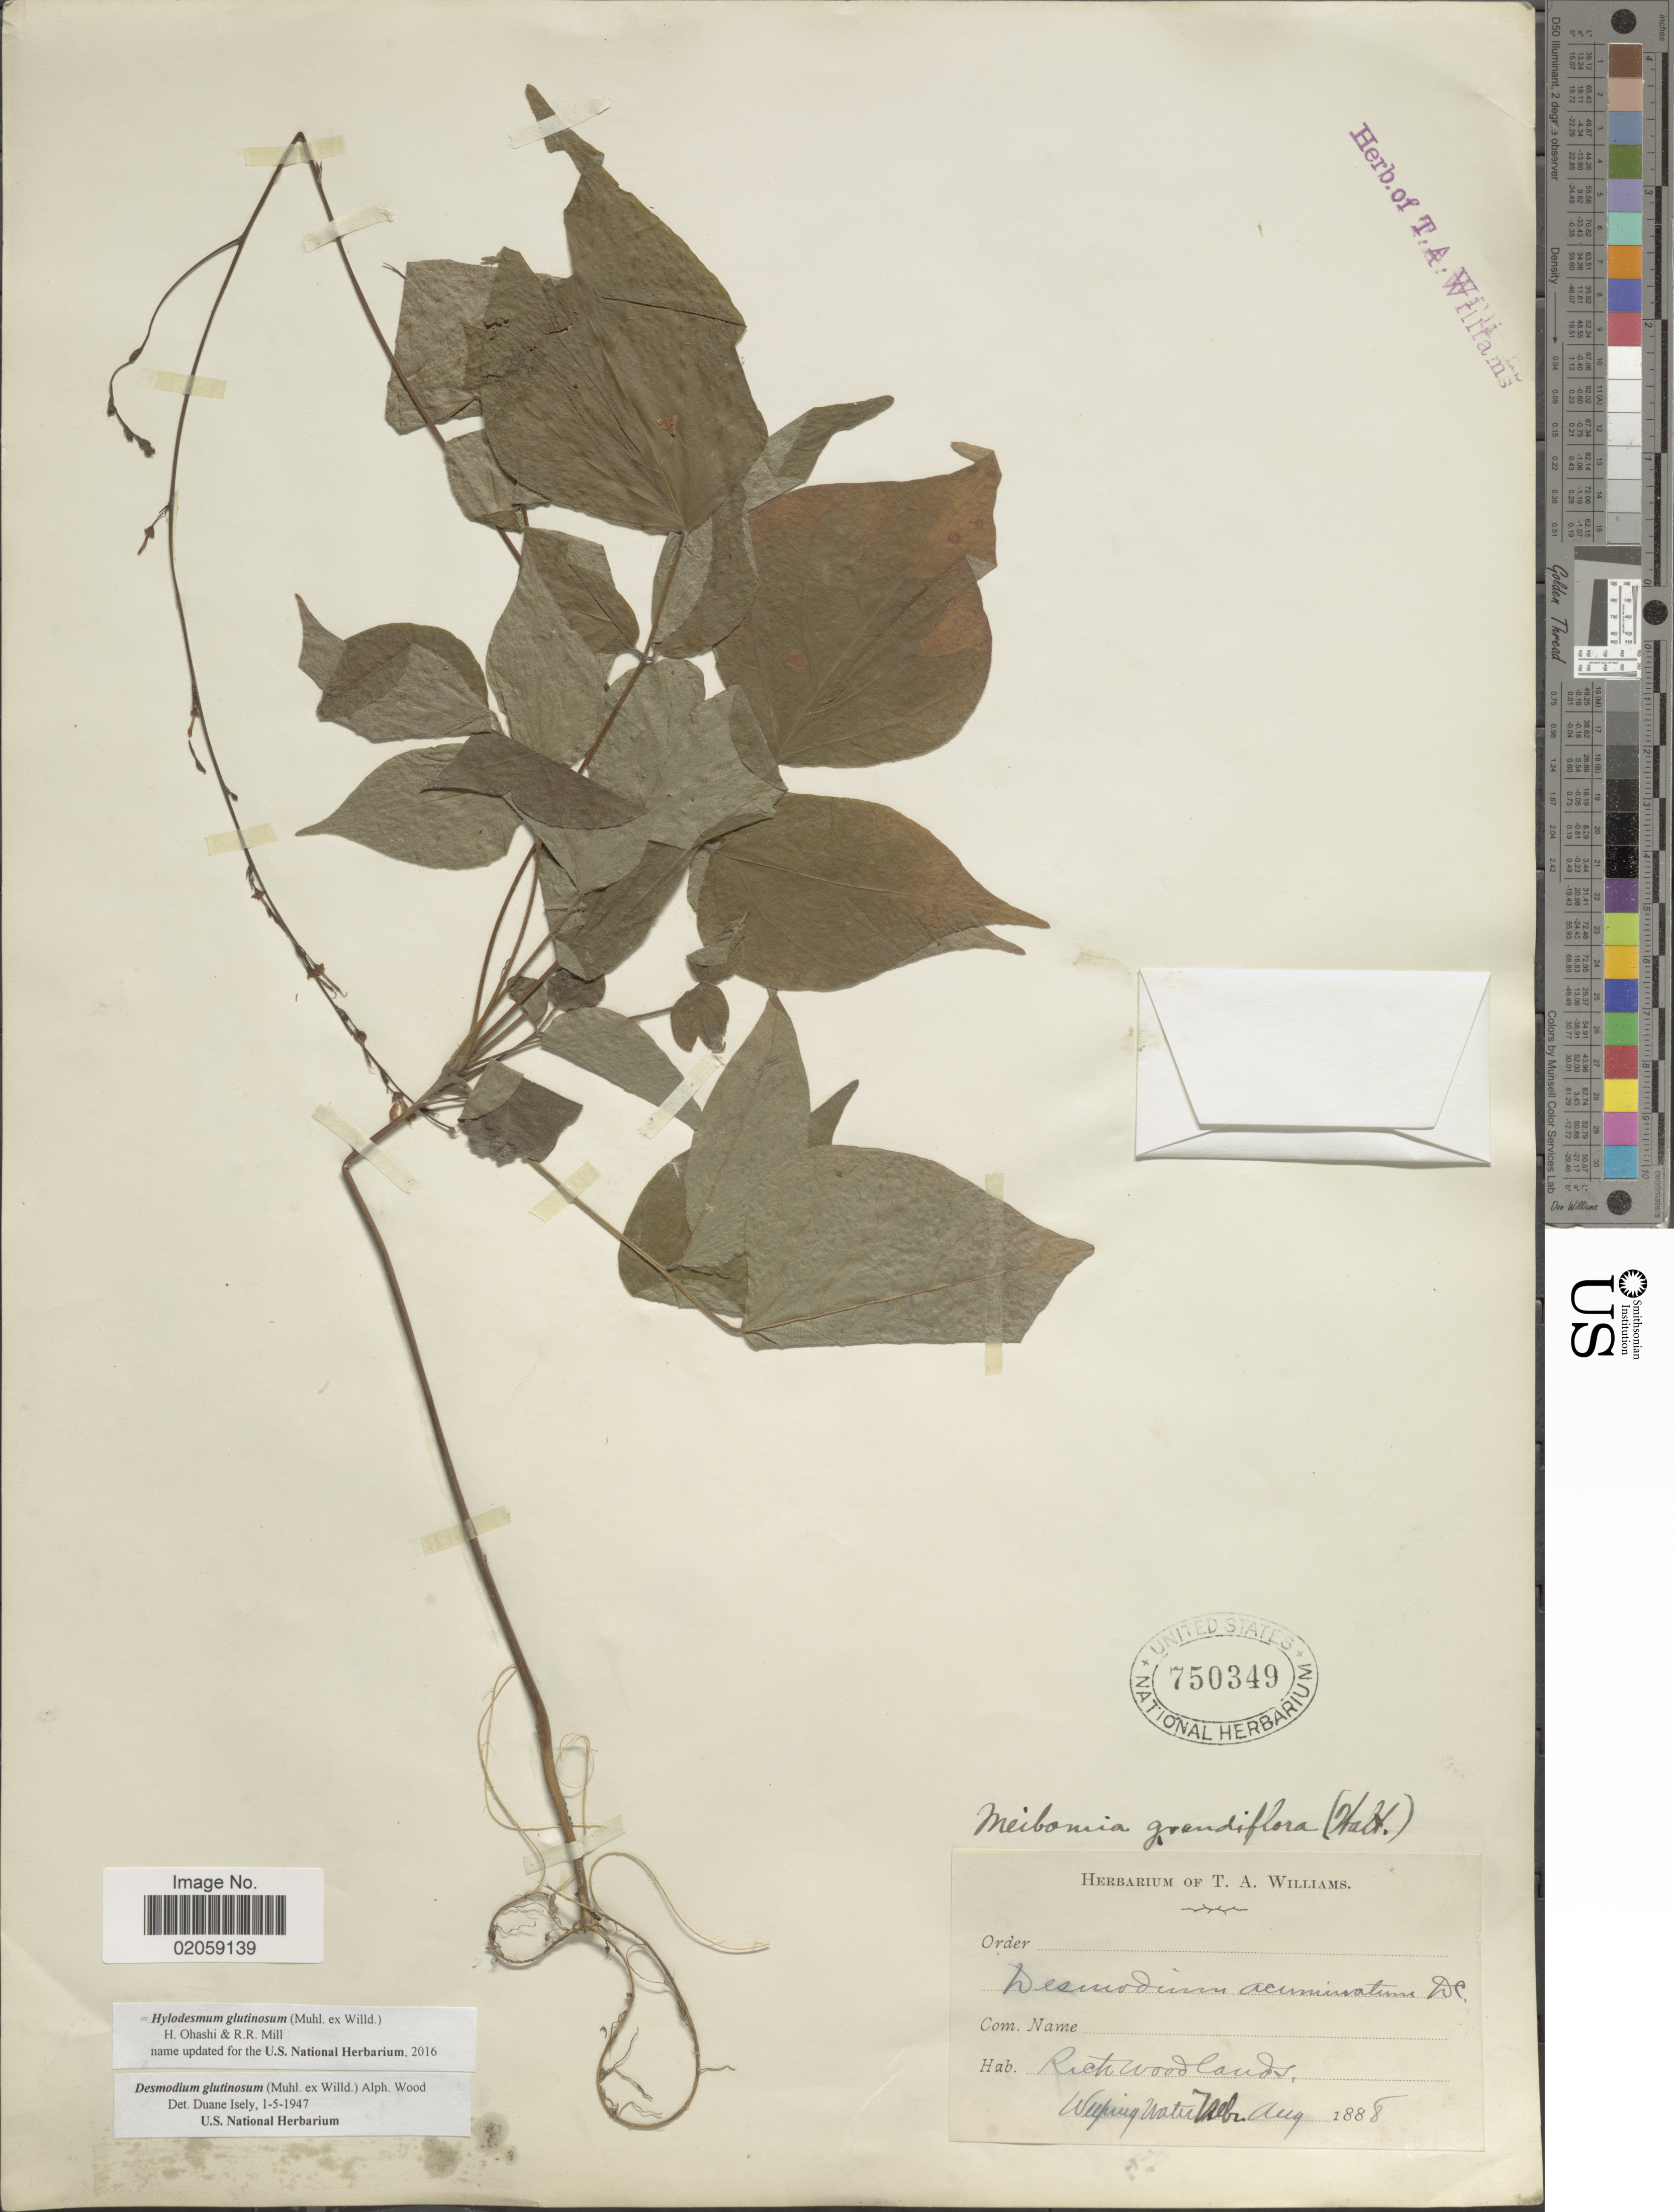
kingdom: Plantae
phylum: Tracheophyta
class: Magnoliopsida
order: Fabales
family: Fabaceae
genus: Hylodesmum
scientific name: Hylodesmum glutinosum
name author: (Muhl. ex Willd.) H. Ohashi & R.R. Mill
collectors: ex herb. Thos. A. Williams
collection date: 1888-08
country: United States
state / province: Nebraska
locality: Rich woodlands, Weeping Water, Nebr.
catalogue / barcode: US 750349